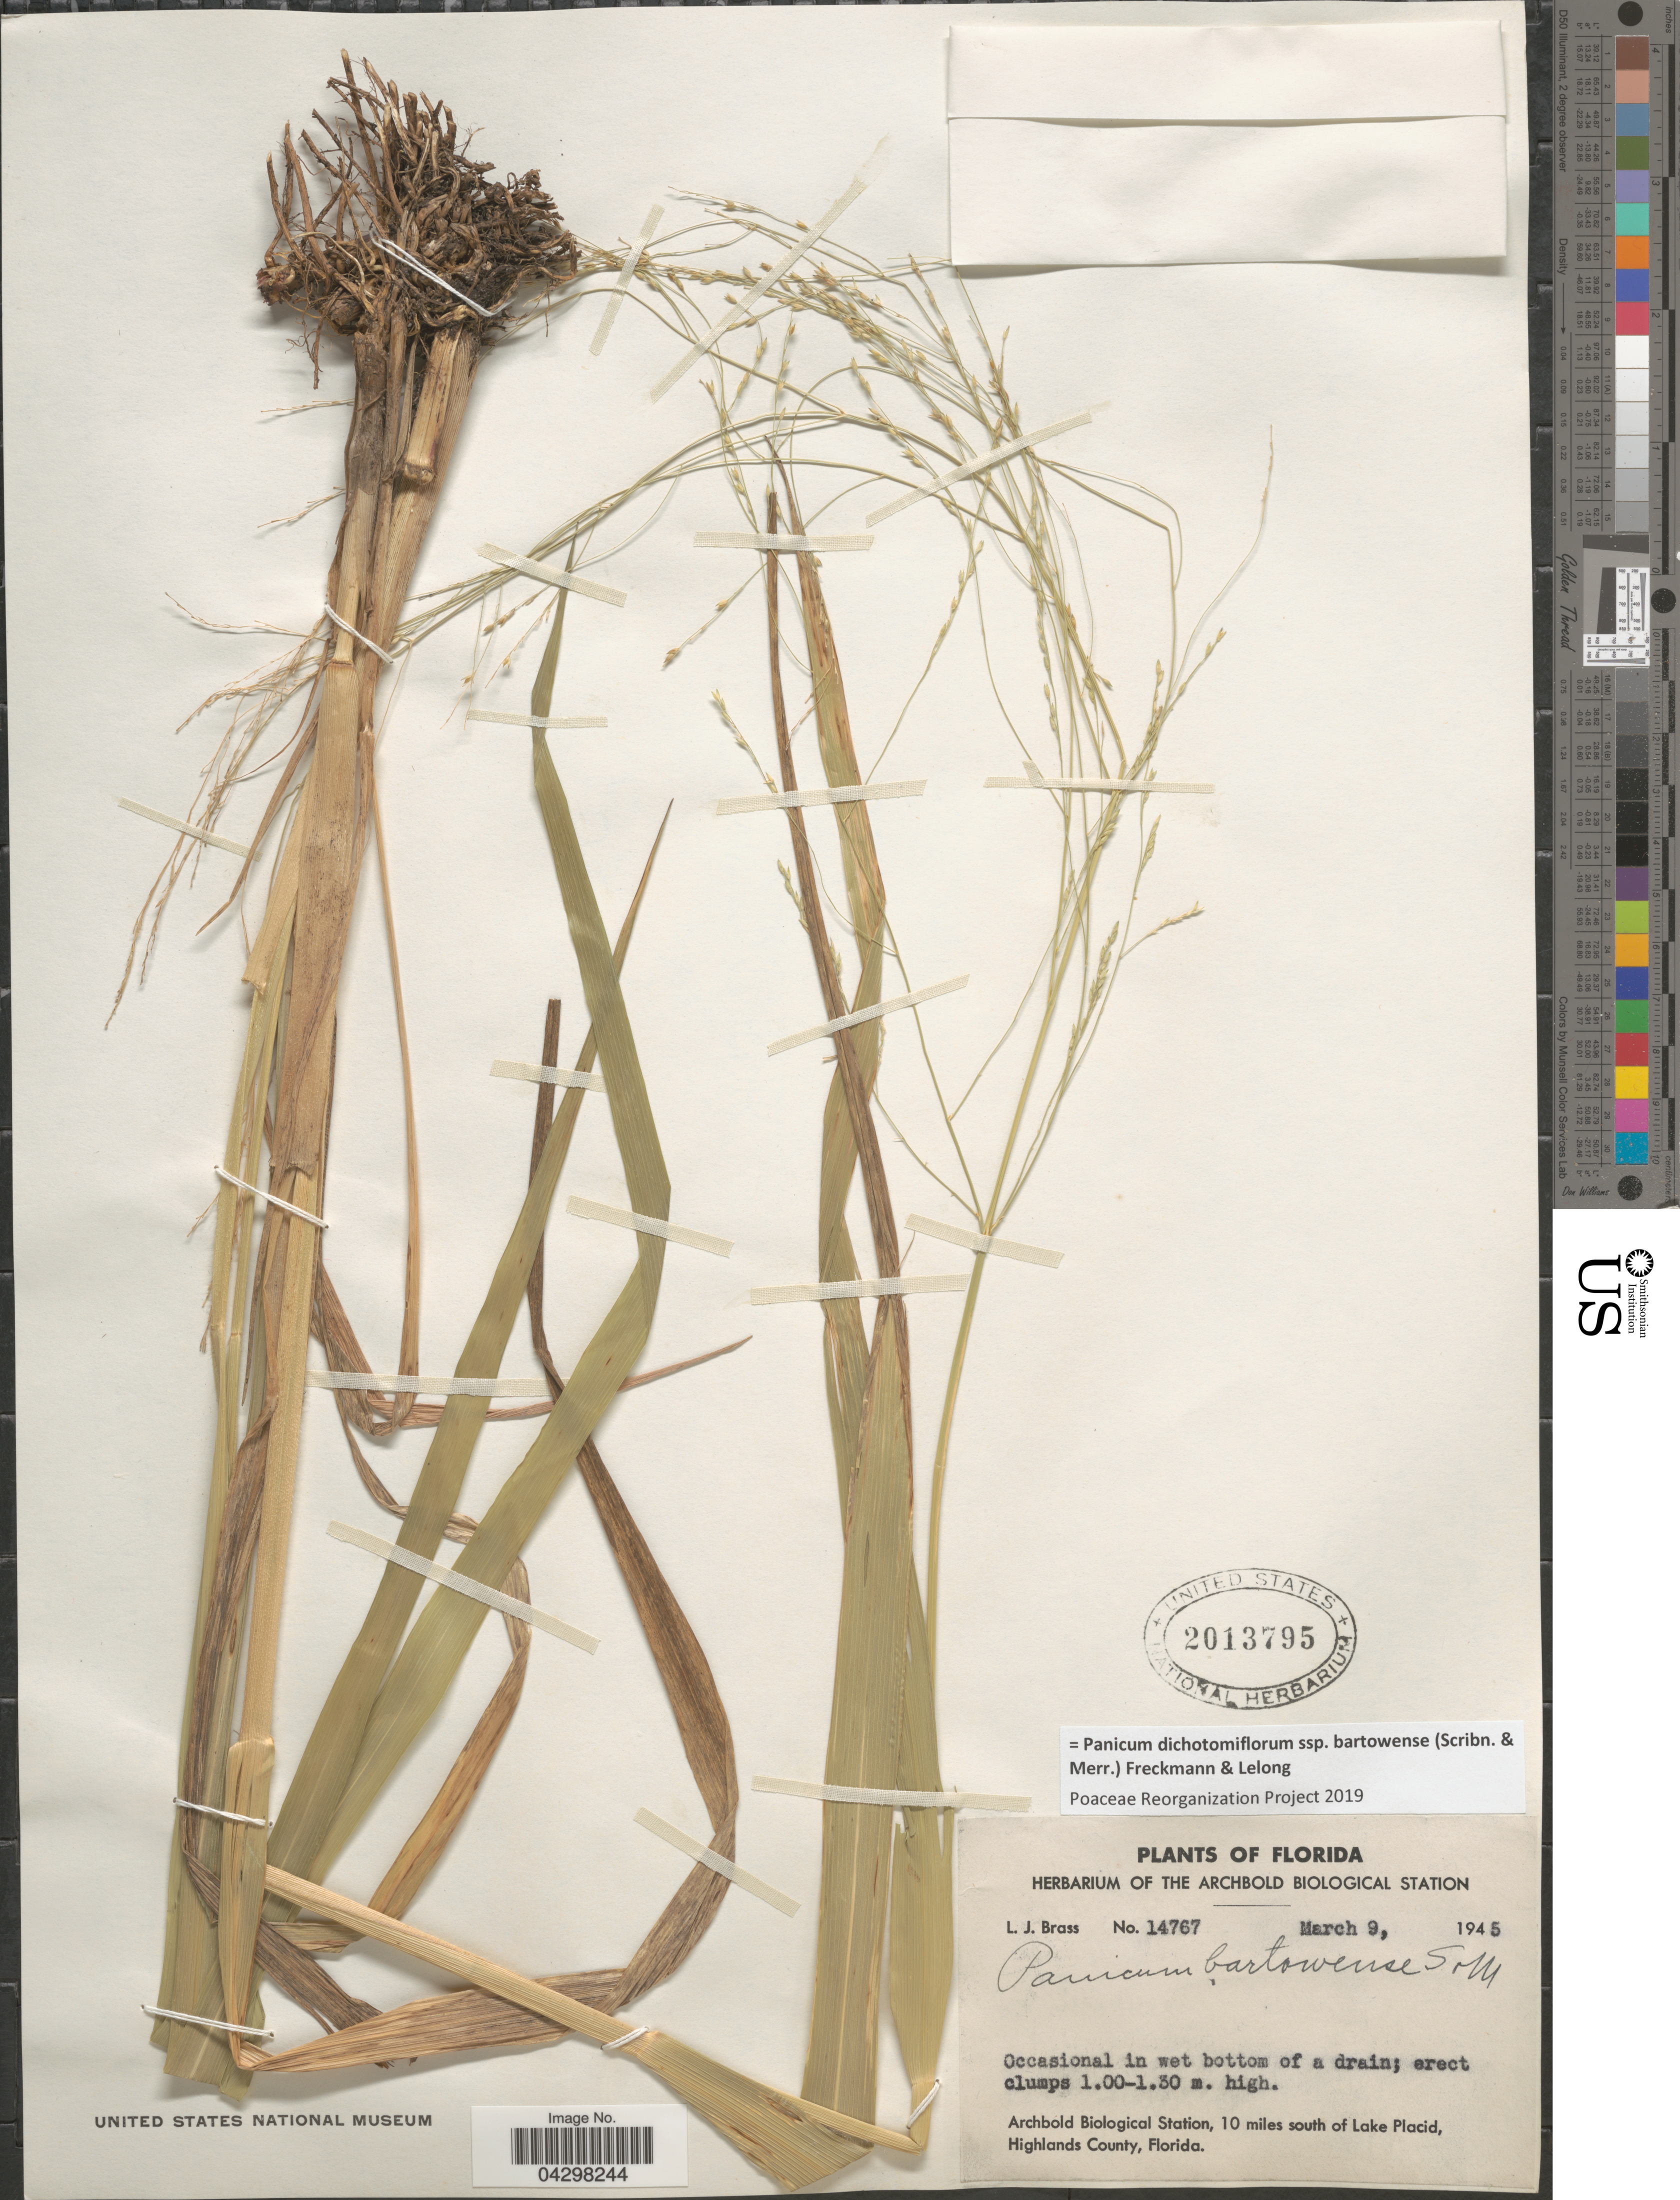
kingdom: Plantae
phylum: Tracheophyta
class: Liliopsida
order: Poales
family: Poaceae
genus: Panicum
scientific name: Panicum dichotomiflorum subsp. bartowense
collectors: L. J. Brass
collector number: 14767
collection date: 1945-03-09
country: United States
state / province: Florida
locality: Archbold Biological Station, 10 miles south of Lake Placid, Highlands County.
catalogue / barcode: US 2013795